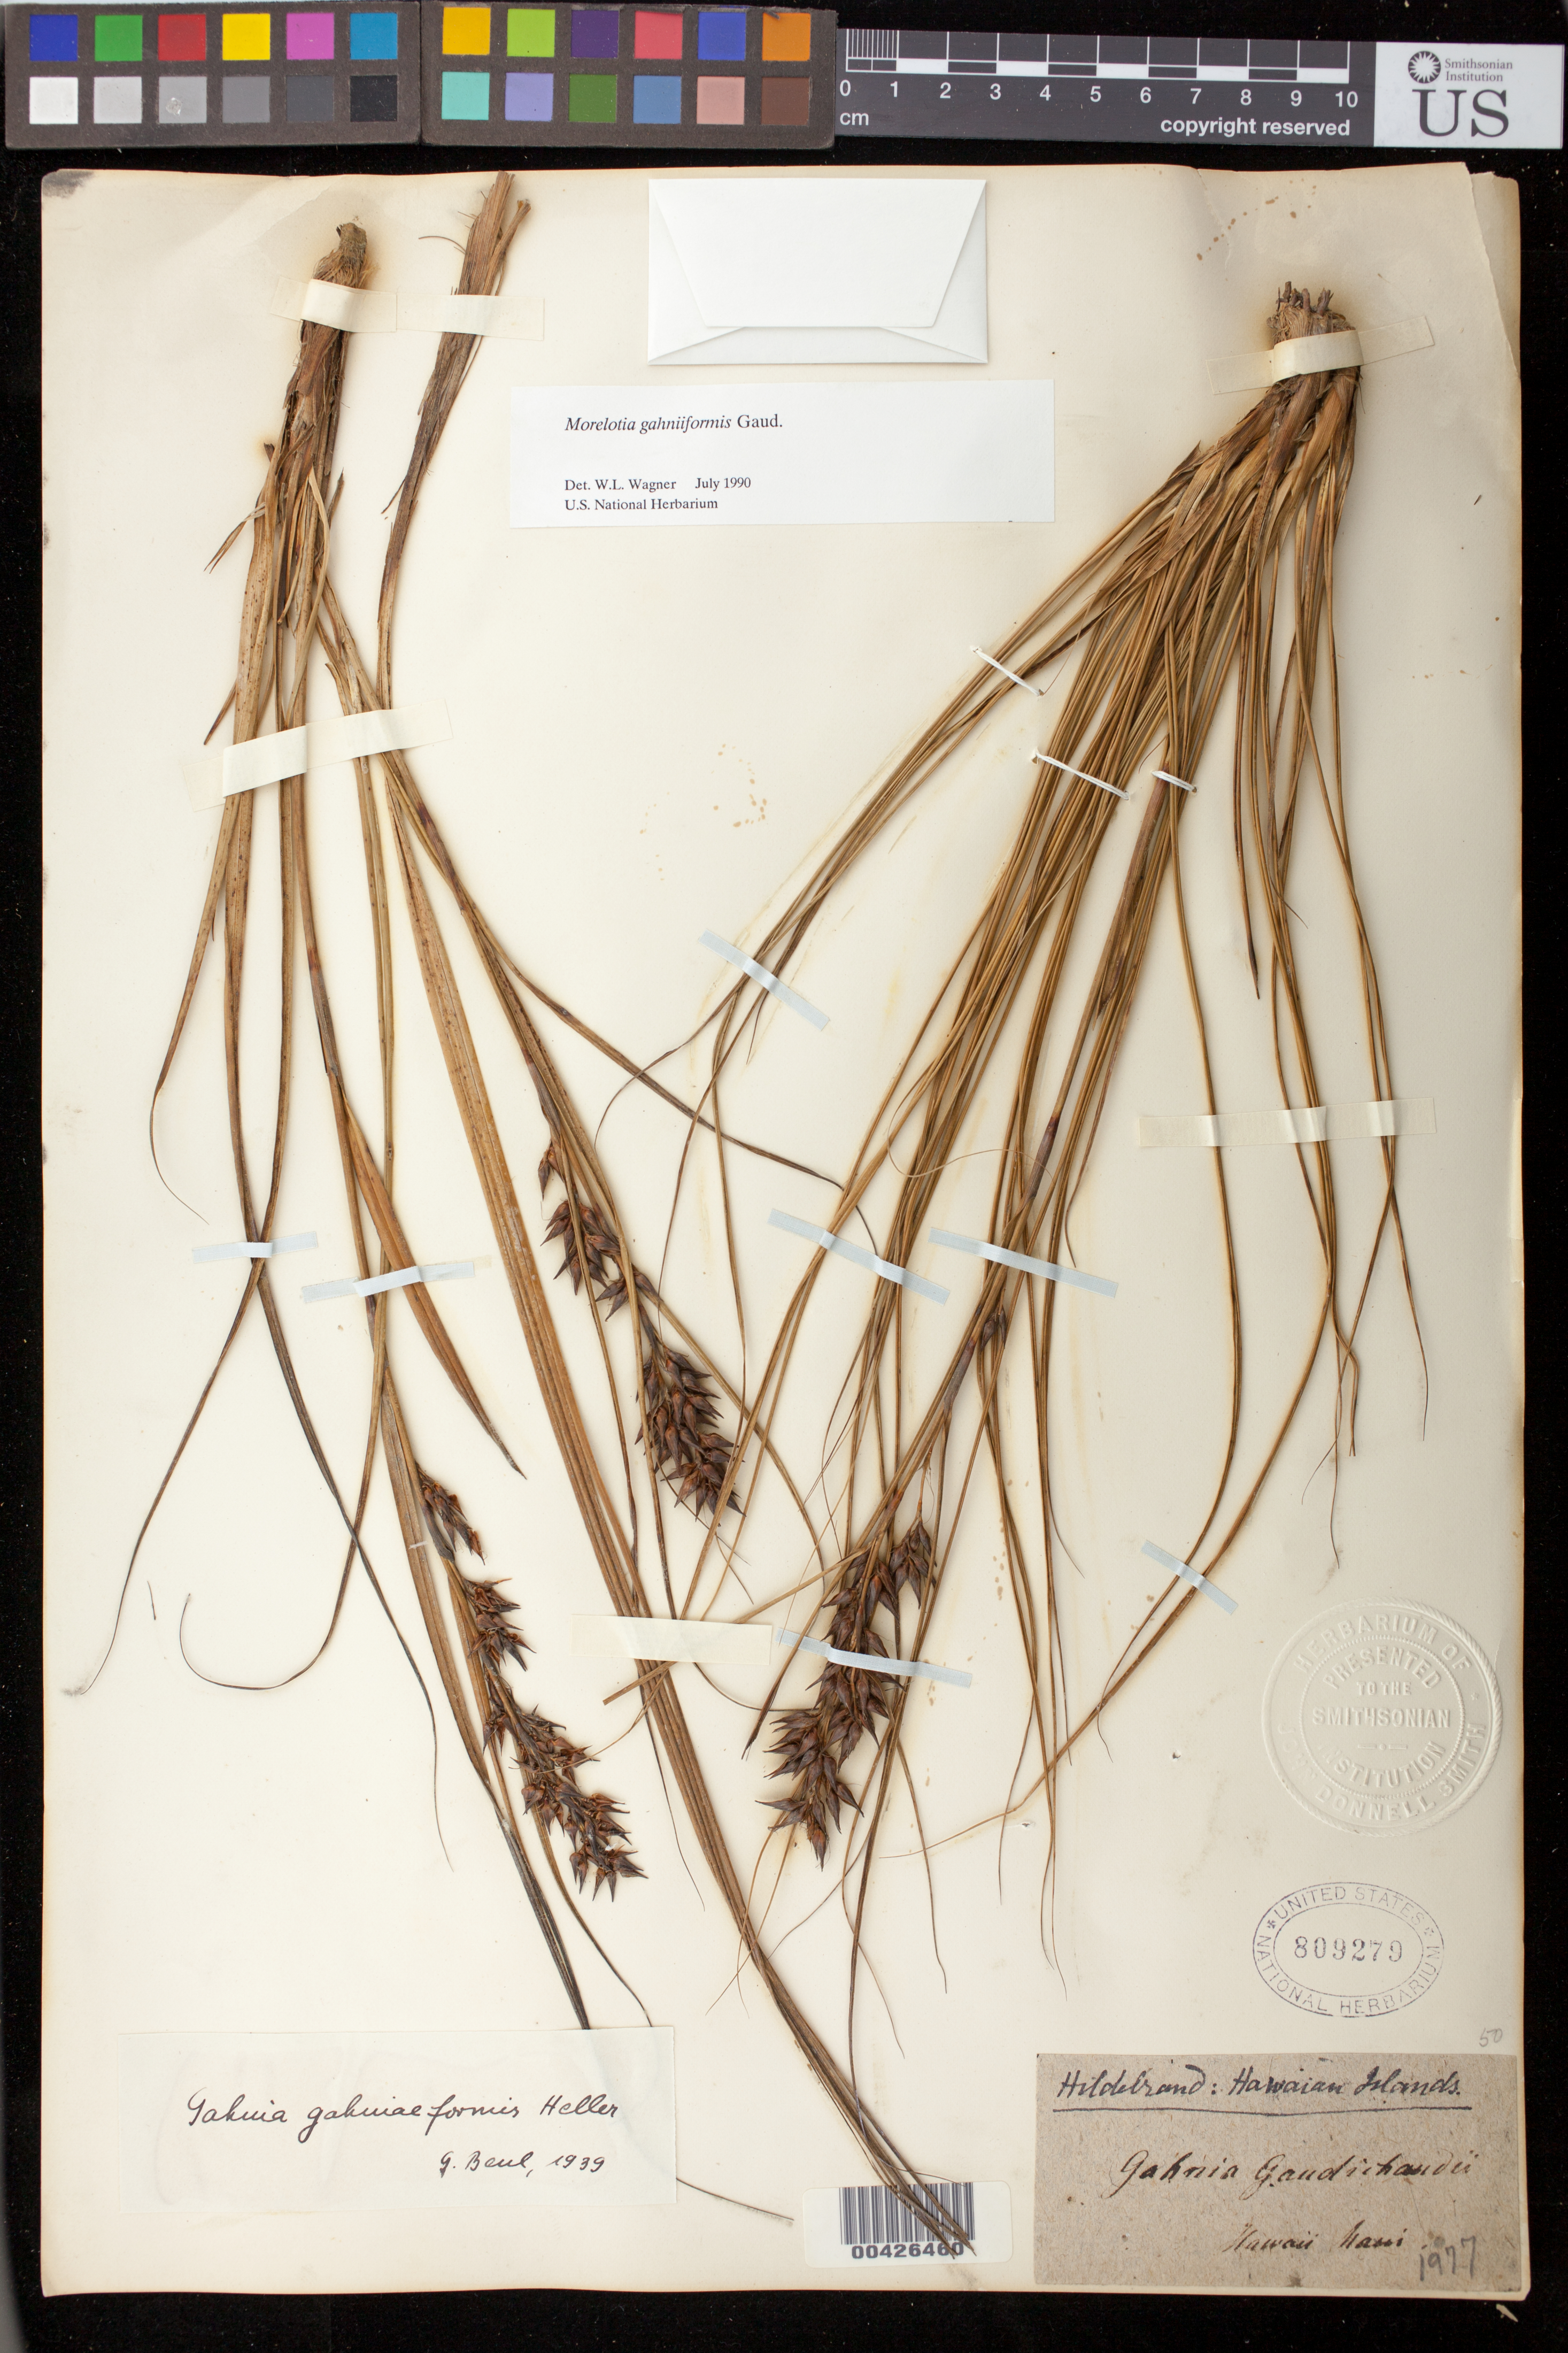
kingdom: Plantae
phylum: Tracheophyta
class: Liliopsida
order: Poales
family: Cyperaceae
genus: Morelotia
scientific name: Morelotia gahniiformis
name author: Gaudich.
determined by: Wagner, W. L., (BOT), Smithsonian Institution - National Museum of Natural History (UNITED STATES)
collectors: W. Hillebrand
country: United States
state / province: Hawaii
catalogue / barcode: US 809279